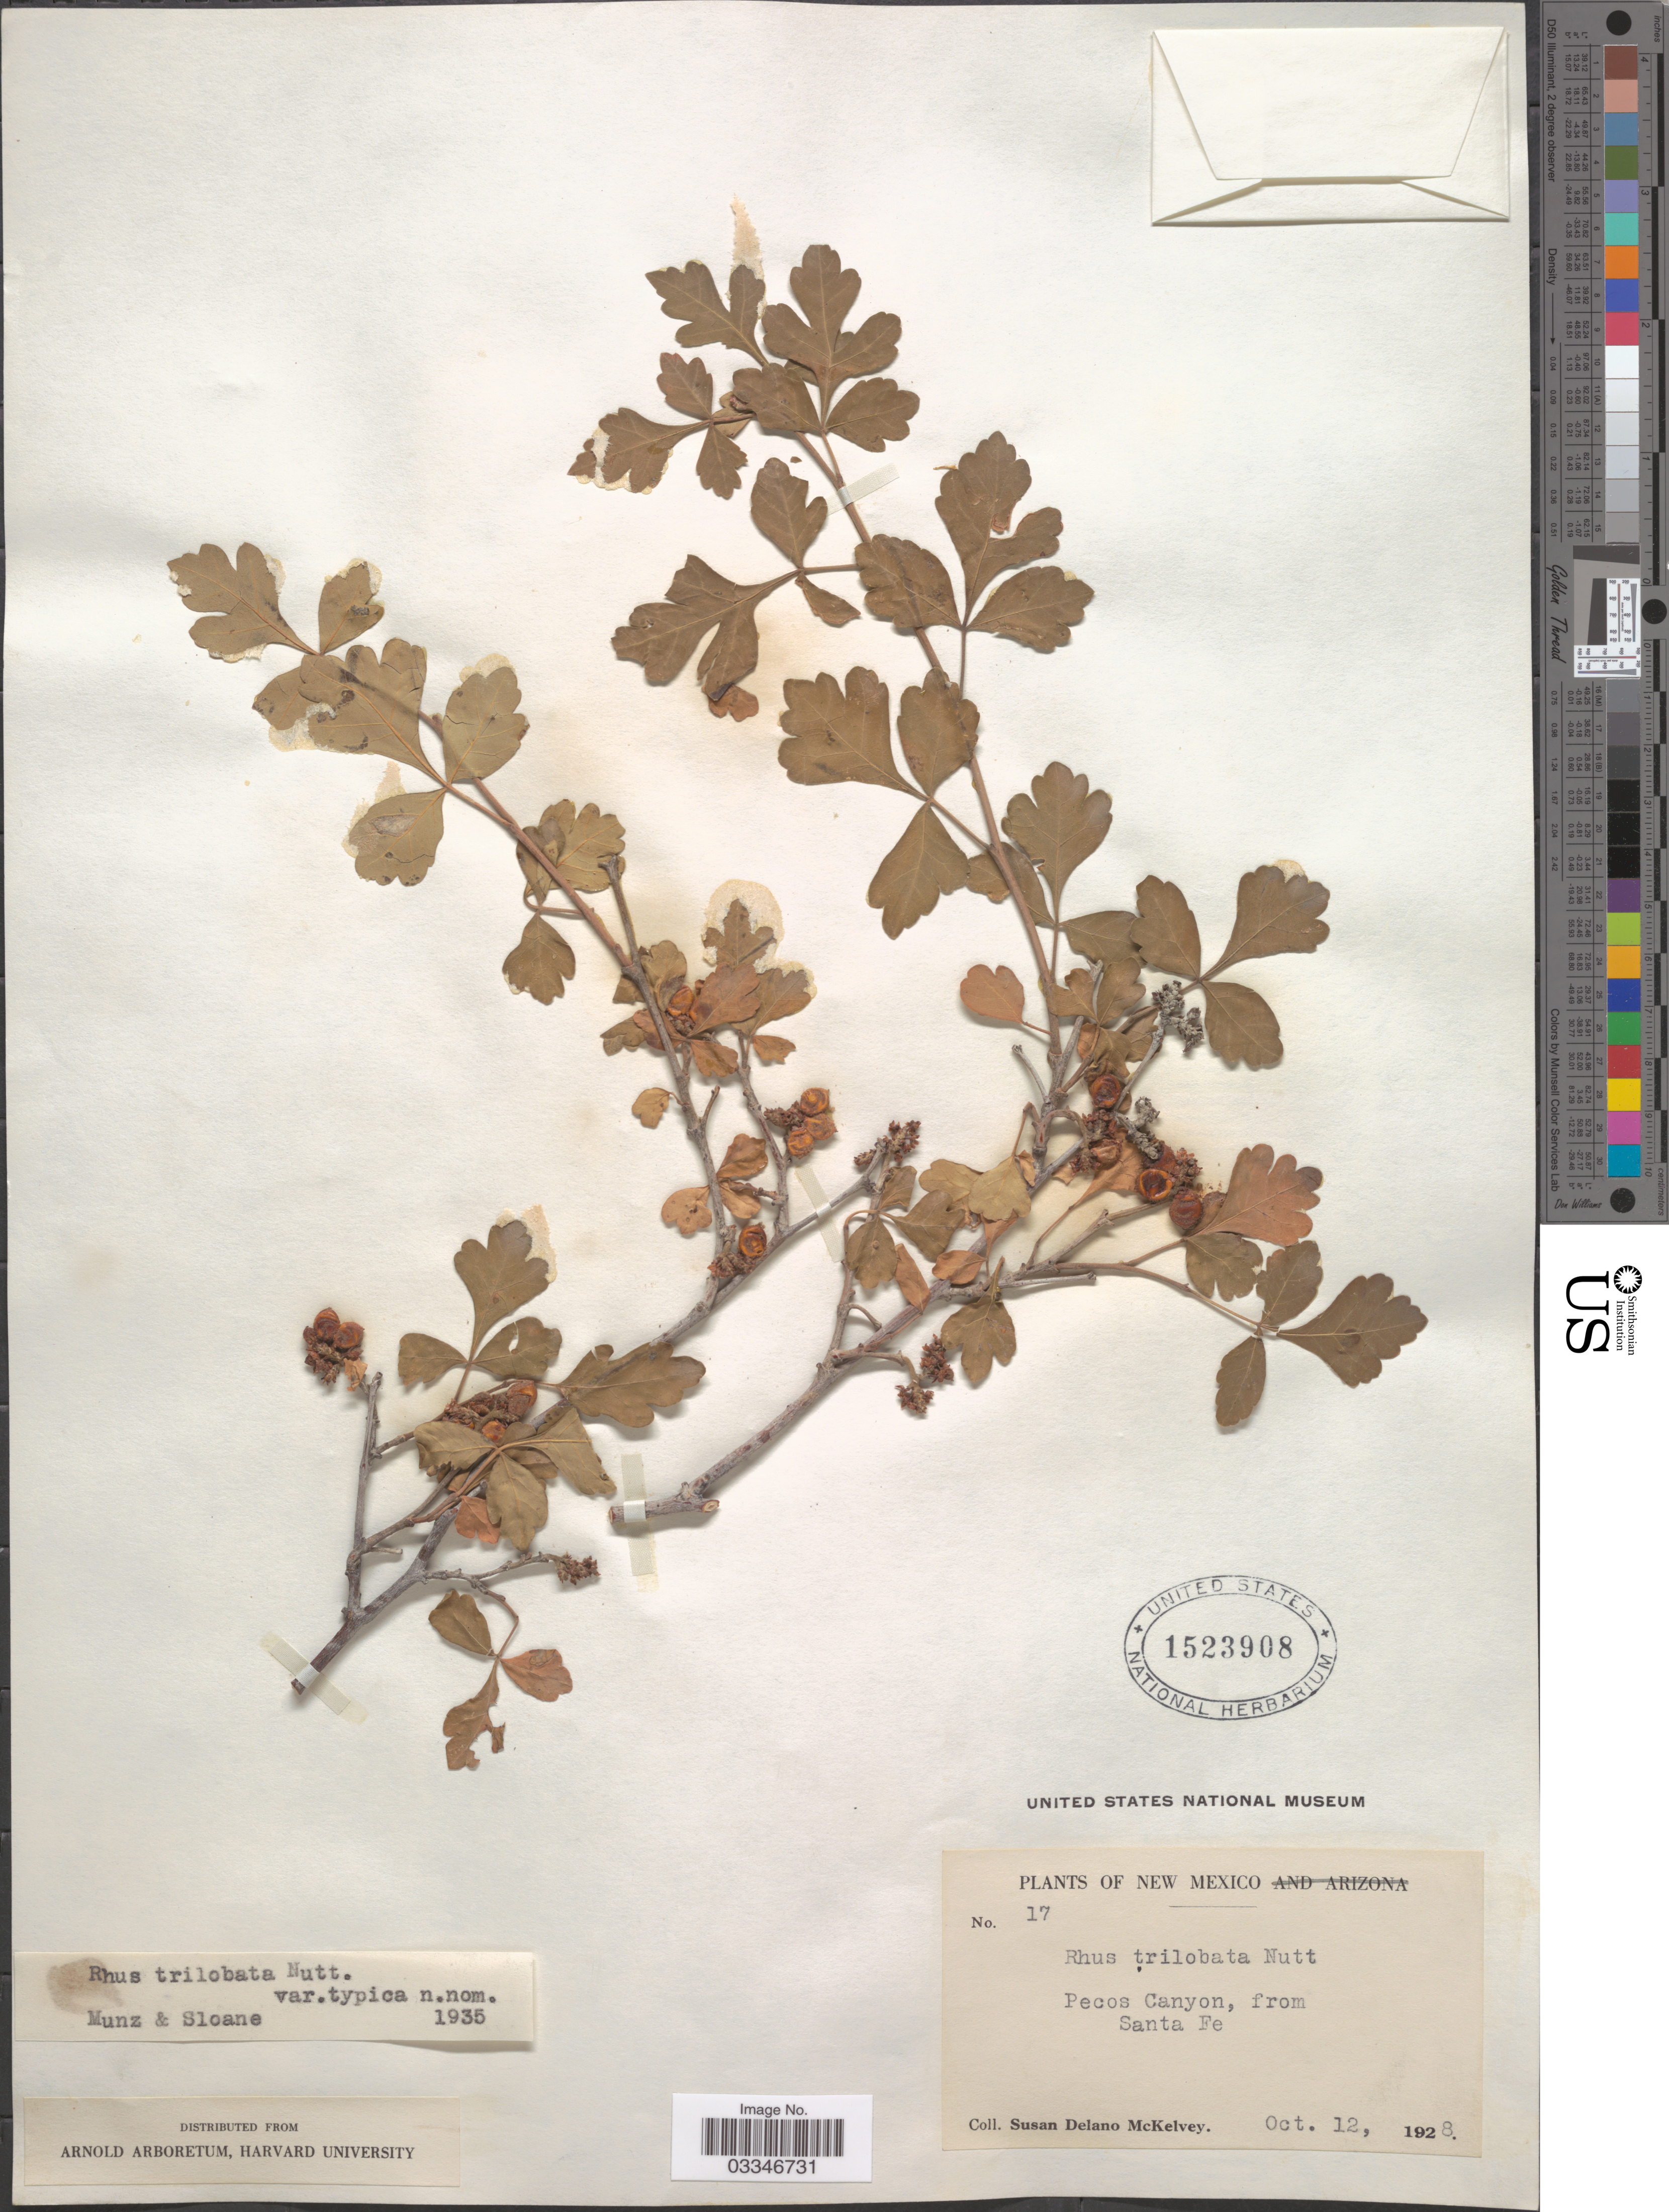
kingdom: Plantae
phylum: Tracheophyta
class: Magnoliopsida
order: Sapindales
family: Anacardiaceae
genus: Rhus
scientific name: Rhus trilobata var. typica Munz & Sloane ined.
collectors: S. A. McKelvey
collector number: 17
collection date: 1928-10-12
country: United States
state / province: New Mexico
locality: Pecos Canyon, from Santa Fe.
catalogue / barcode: US 1523908